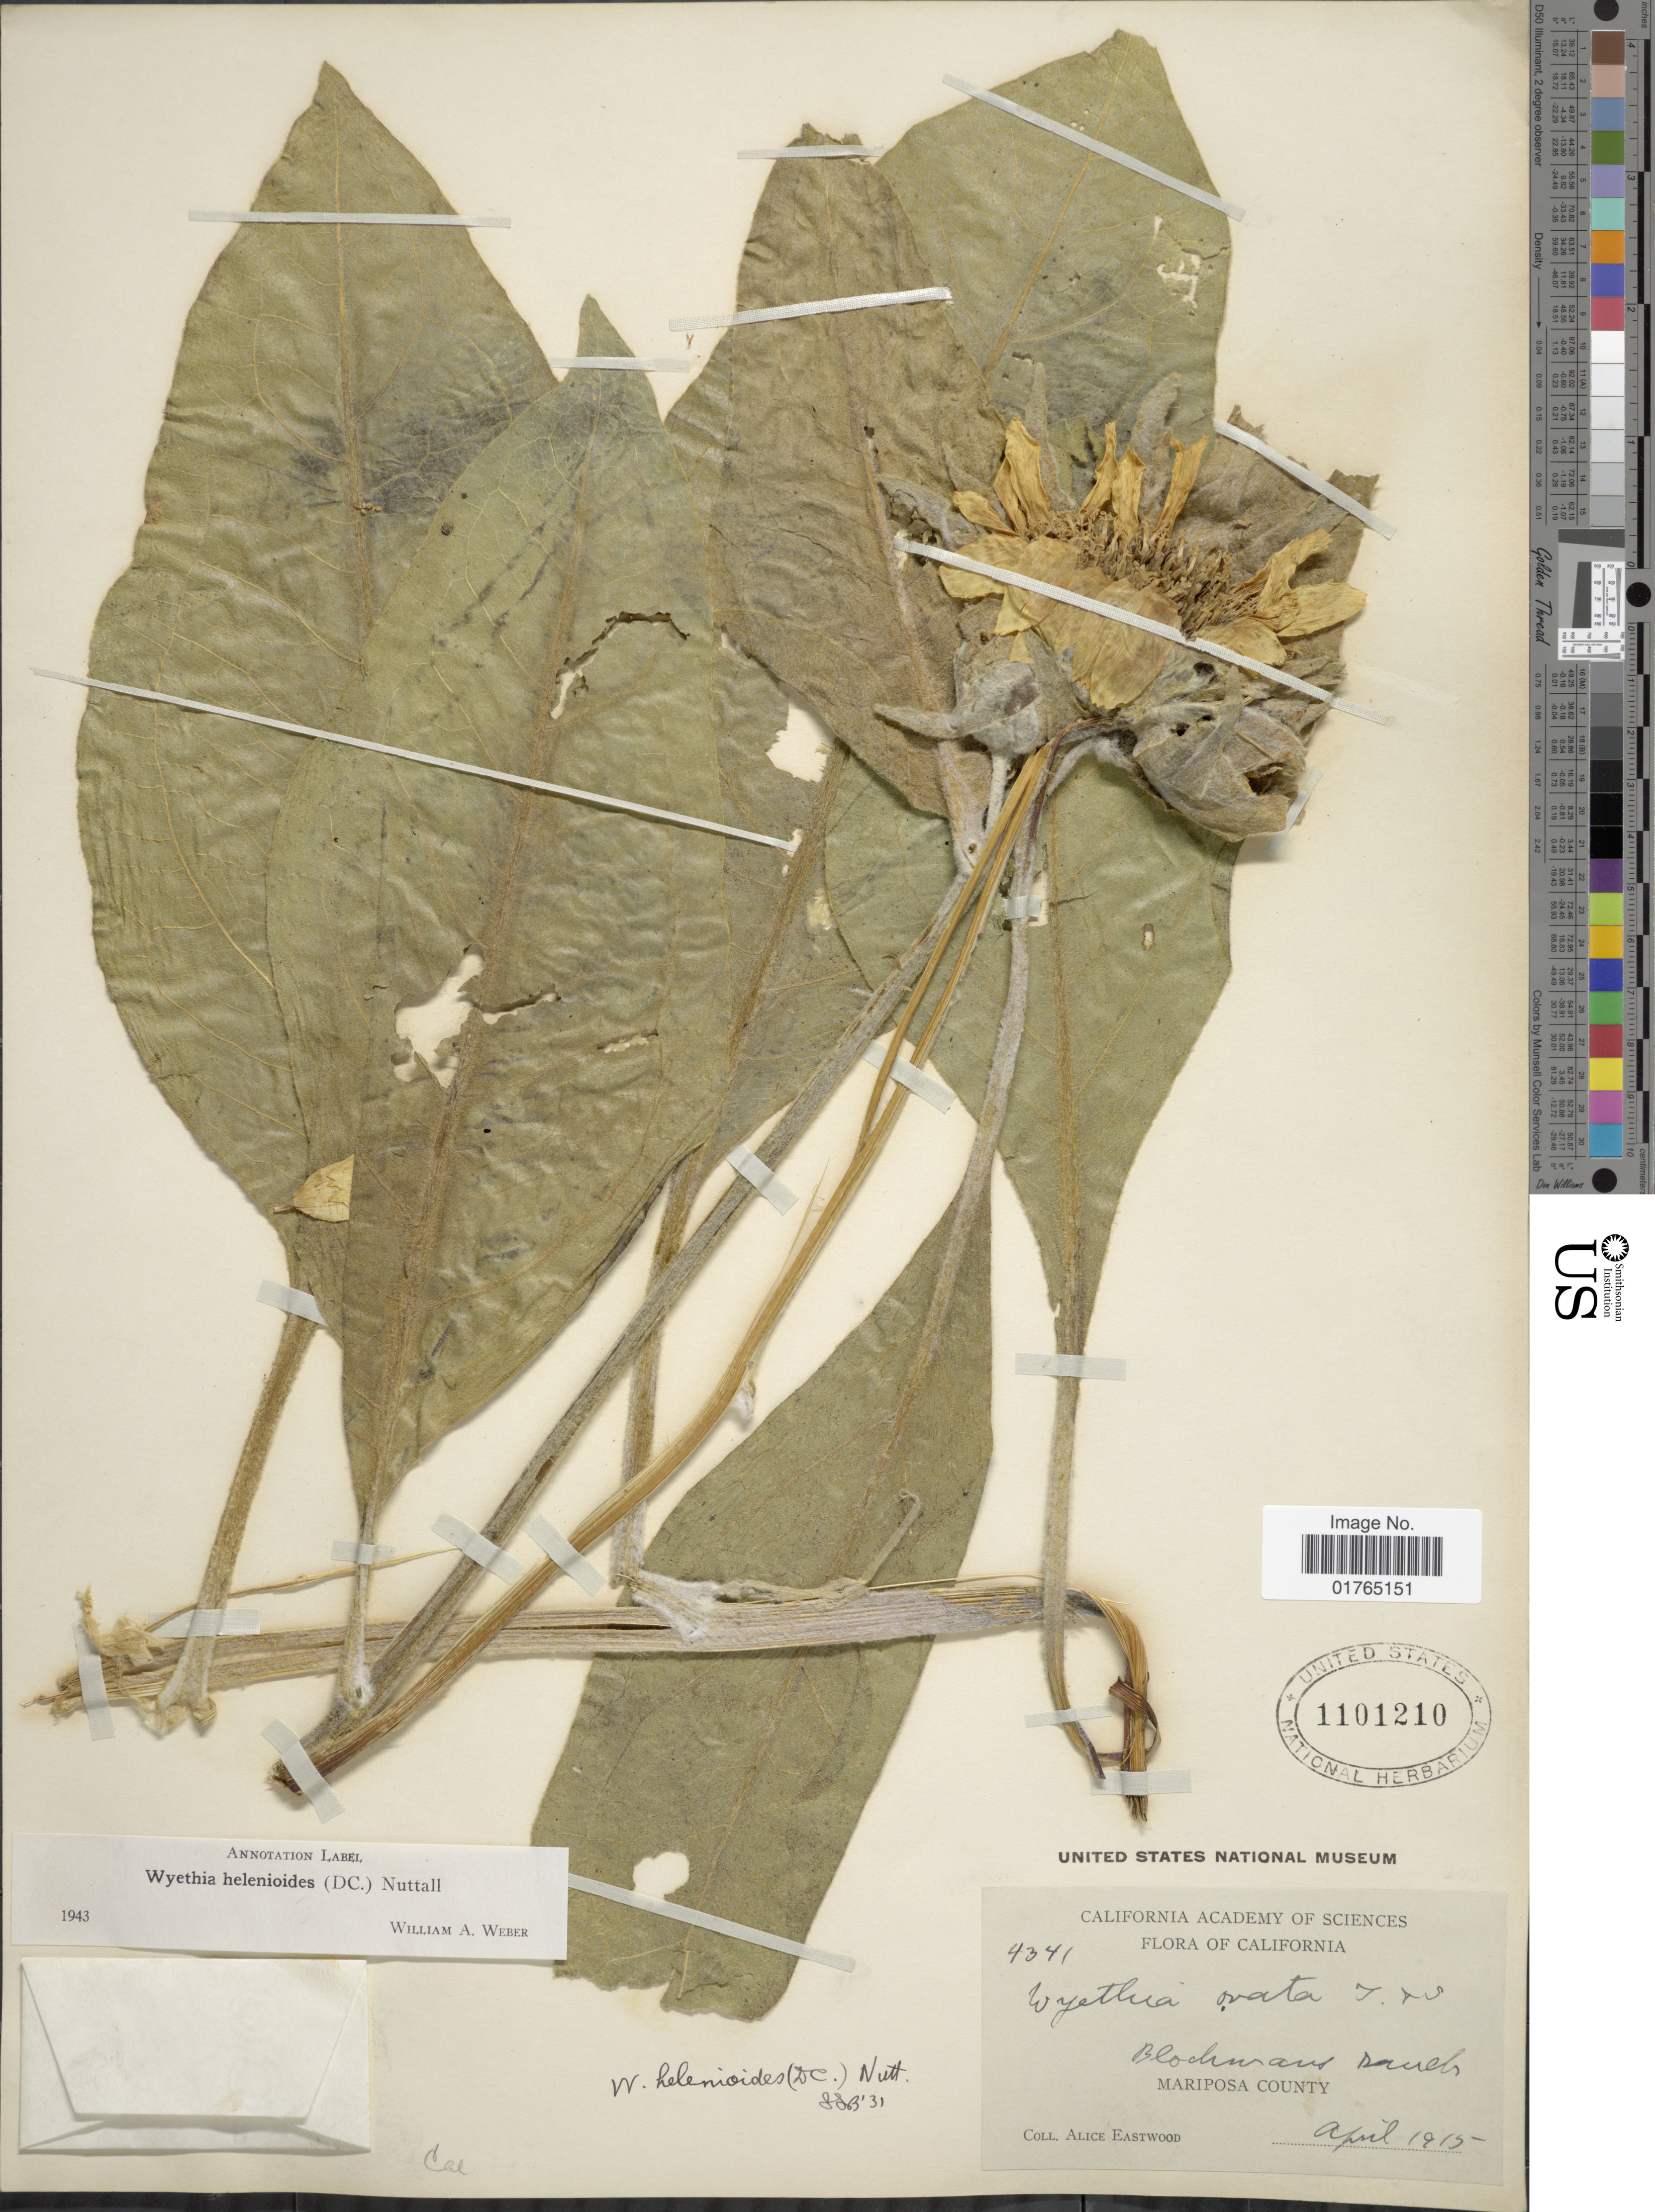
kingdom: Plantae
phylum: Tracheophyta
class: Magnoliopsida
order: Asterales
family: Asteraceae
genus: Wyethia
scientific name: Wyethia helenioides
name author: (DC.) Nutt.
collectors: A. Eastwood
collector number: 4341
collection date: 1915-04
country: United States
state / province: California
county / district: Mariposa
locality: Blochmans Ranch, Mariposa County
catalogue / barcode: US 1101210